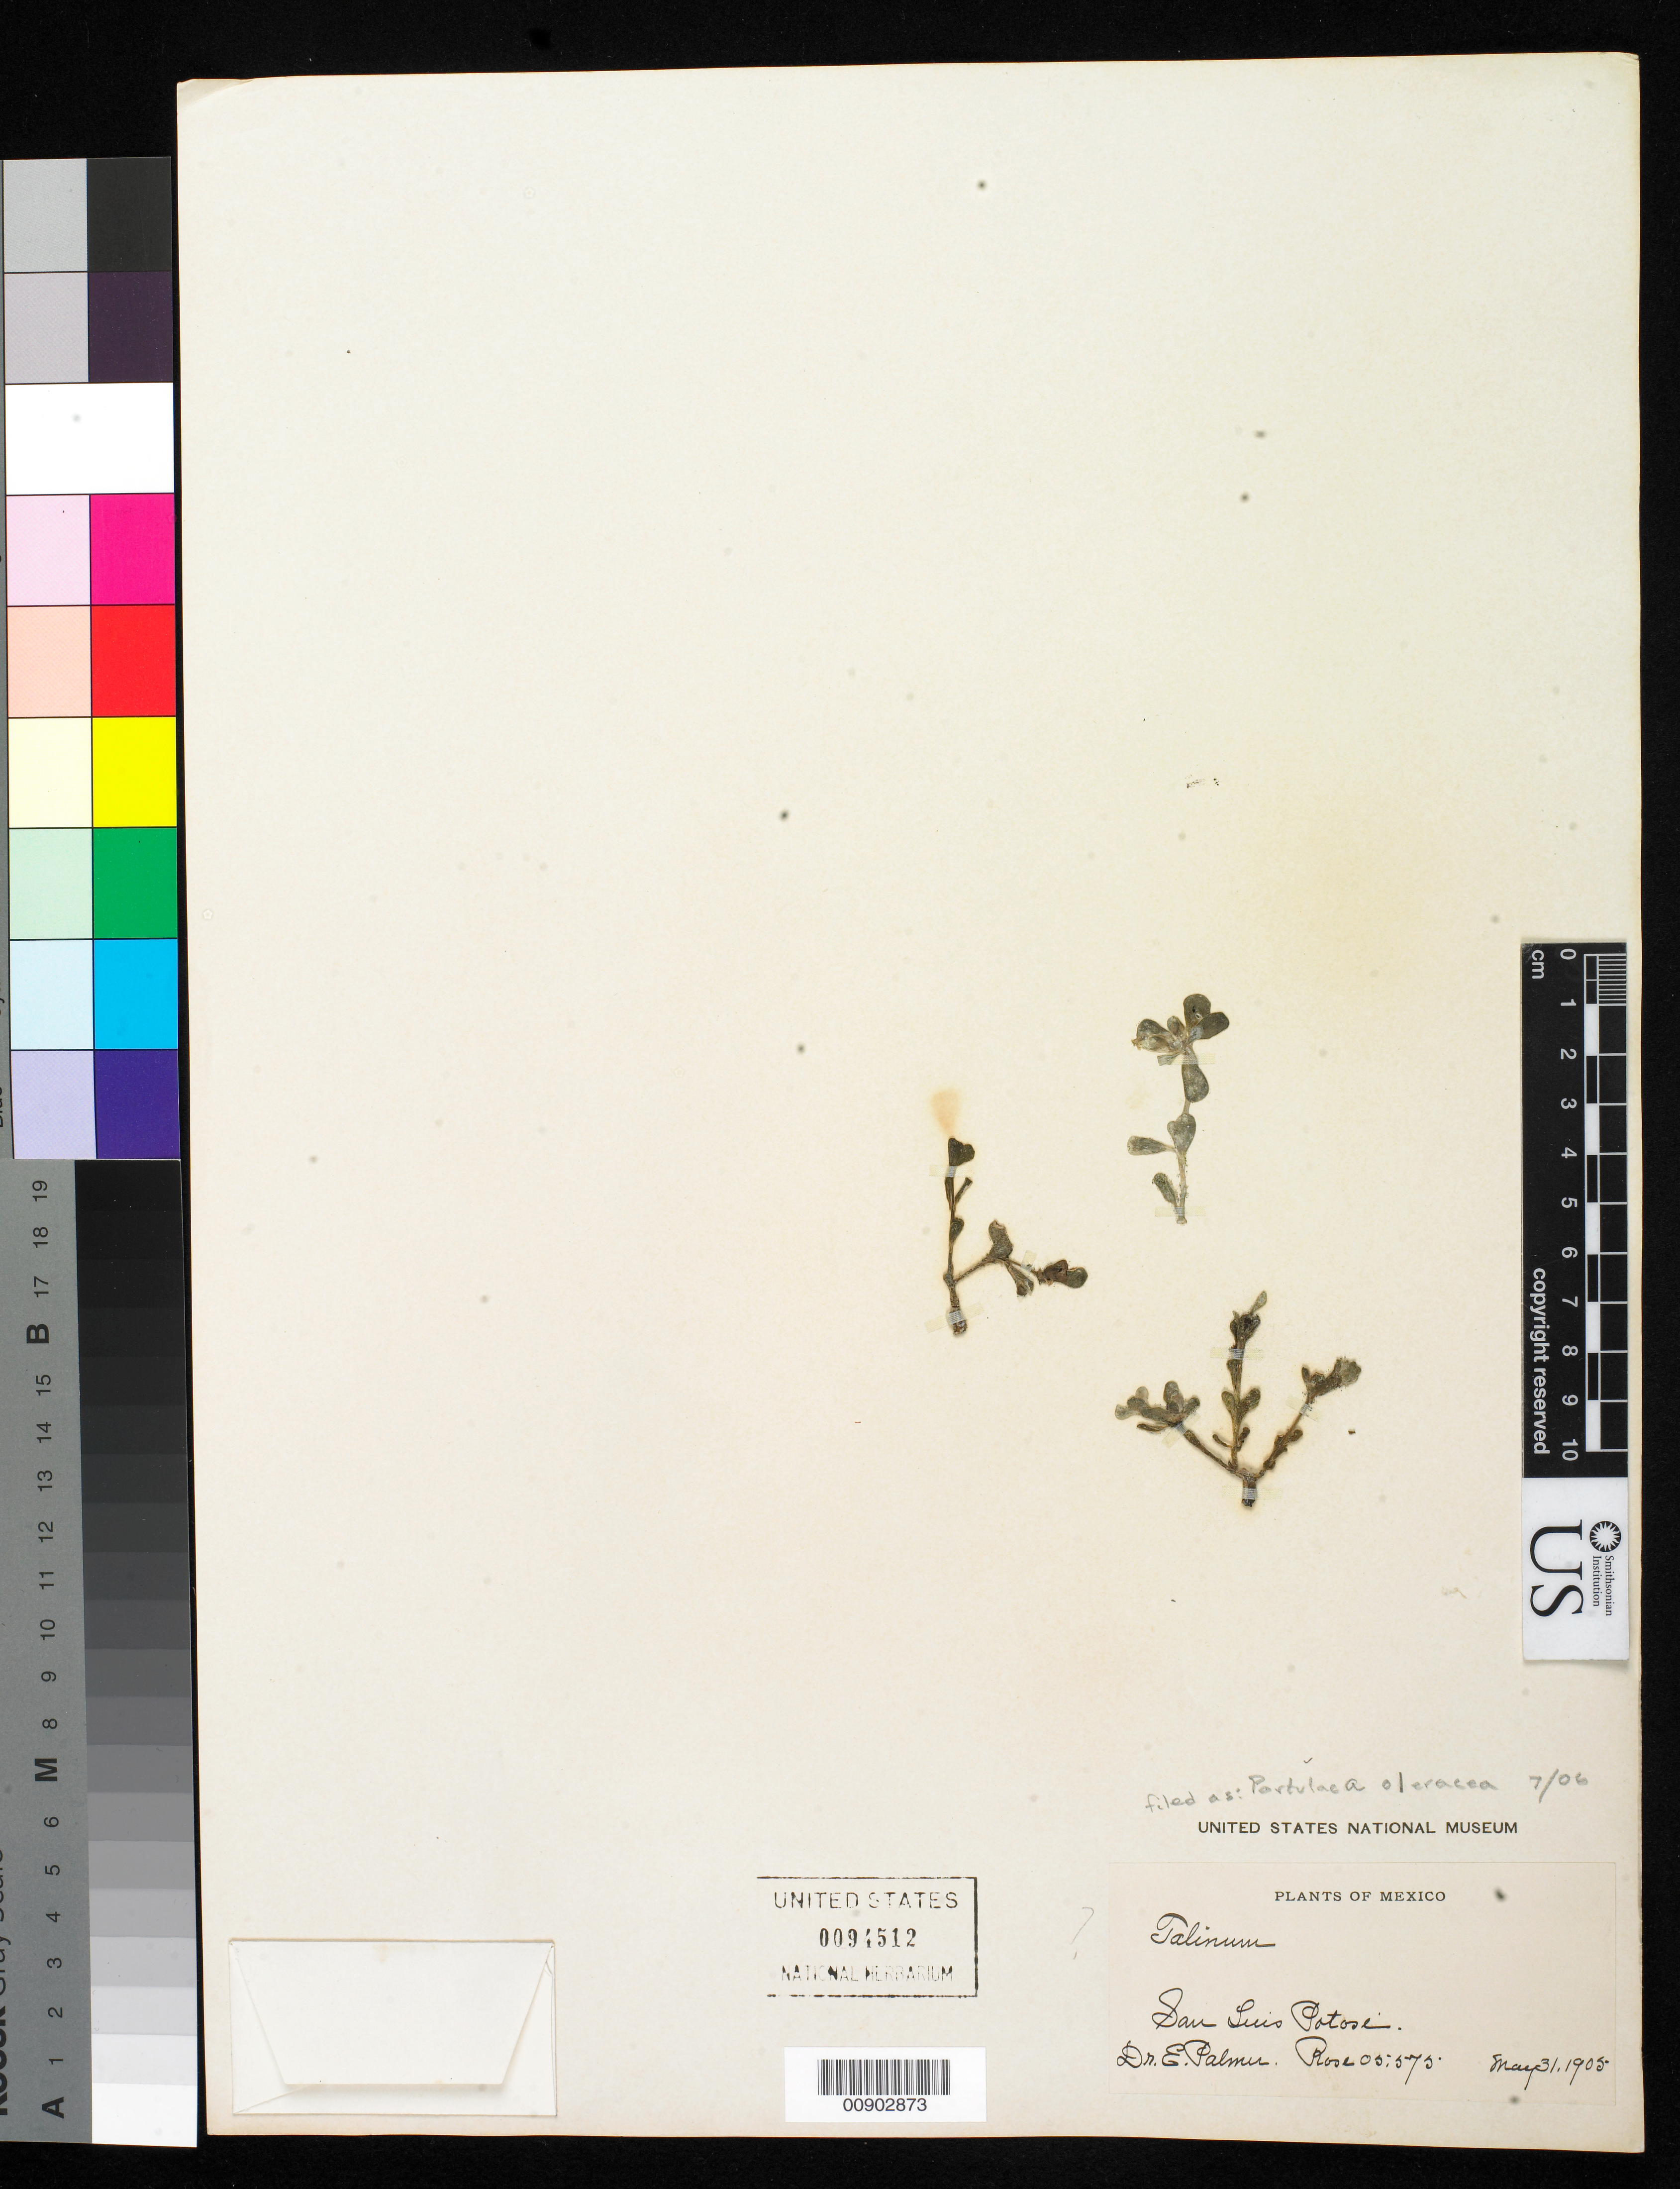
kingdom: Plantae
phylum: Tracheophyta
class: Magnoliopsida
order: Caryophyllales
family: Portulacaceae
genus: Portulaca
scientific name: Portulaca oleracea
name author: L.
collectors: E. Palmer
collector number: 05575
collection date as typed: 31 May 1905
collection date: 1905-05-31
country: Mexico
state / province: San Luis Potosí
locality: San Luis Potosí.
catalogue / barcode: US 94512